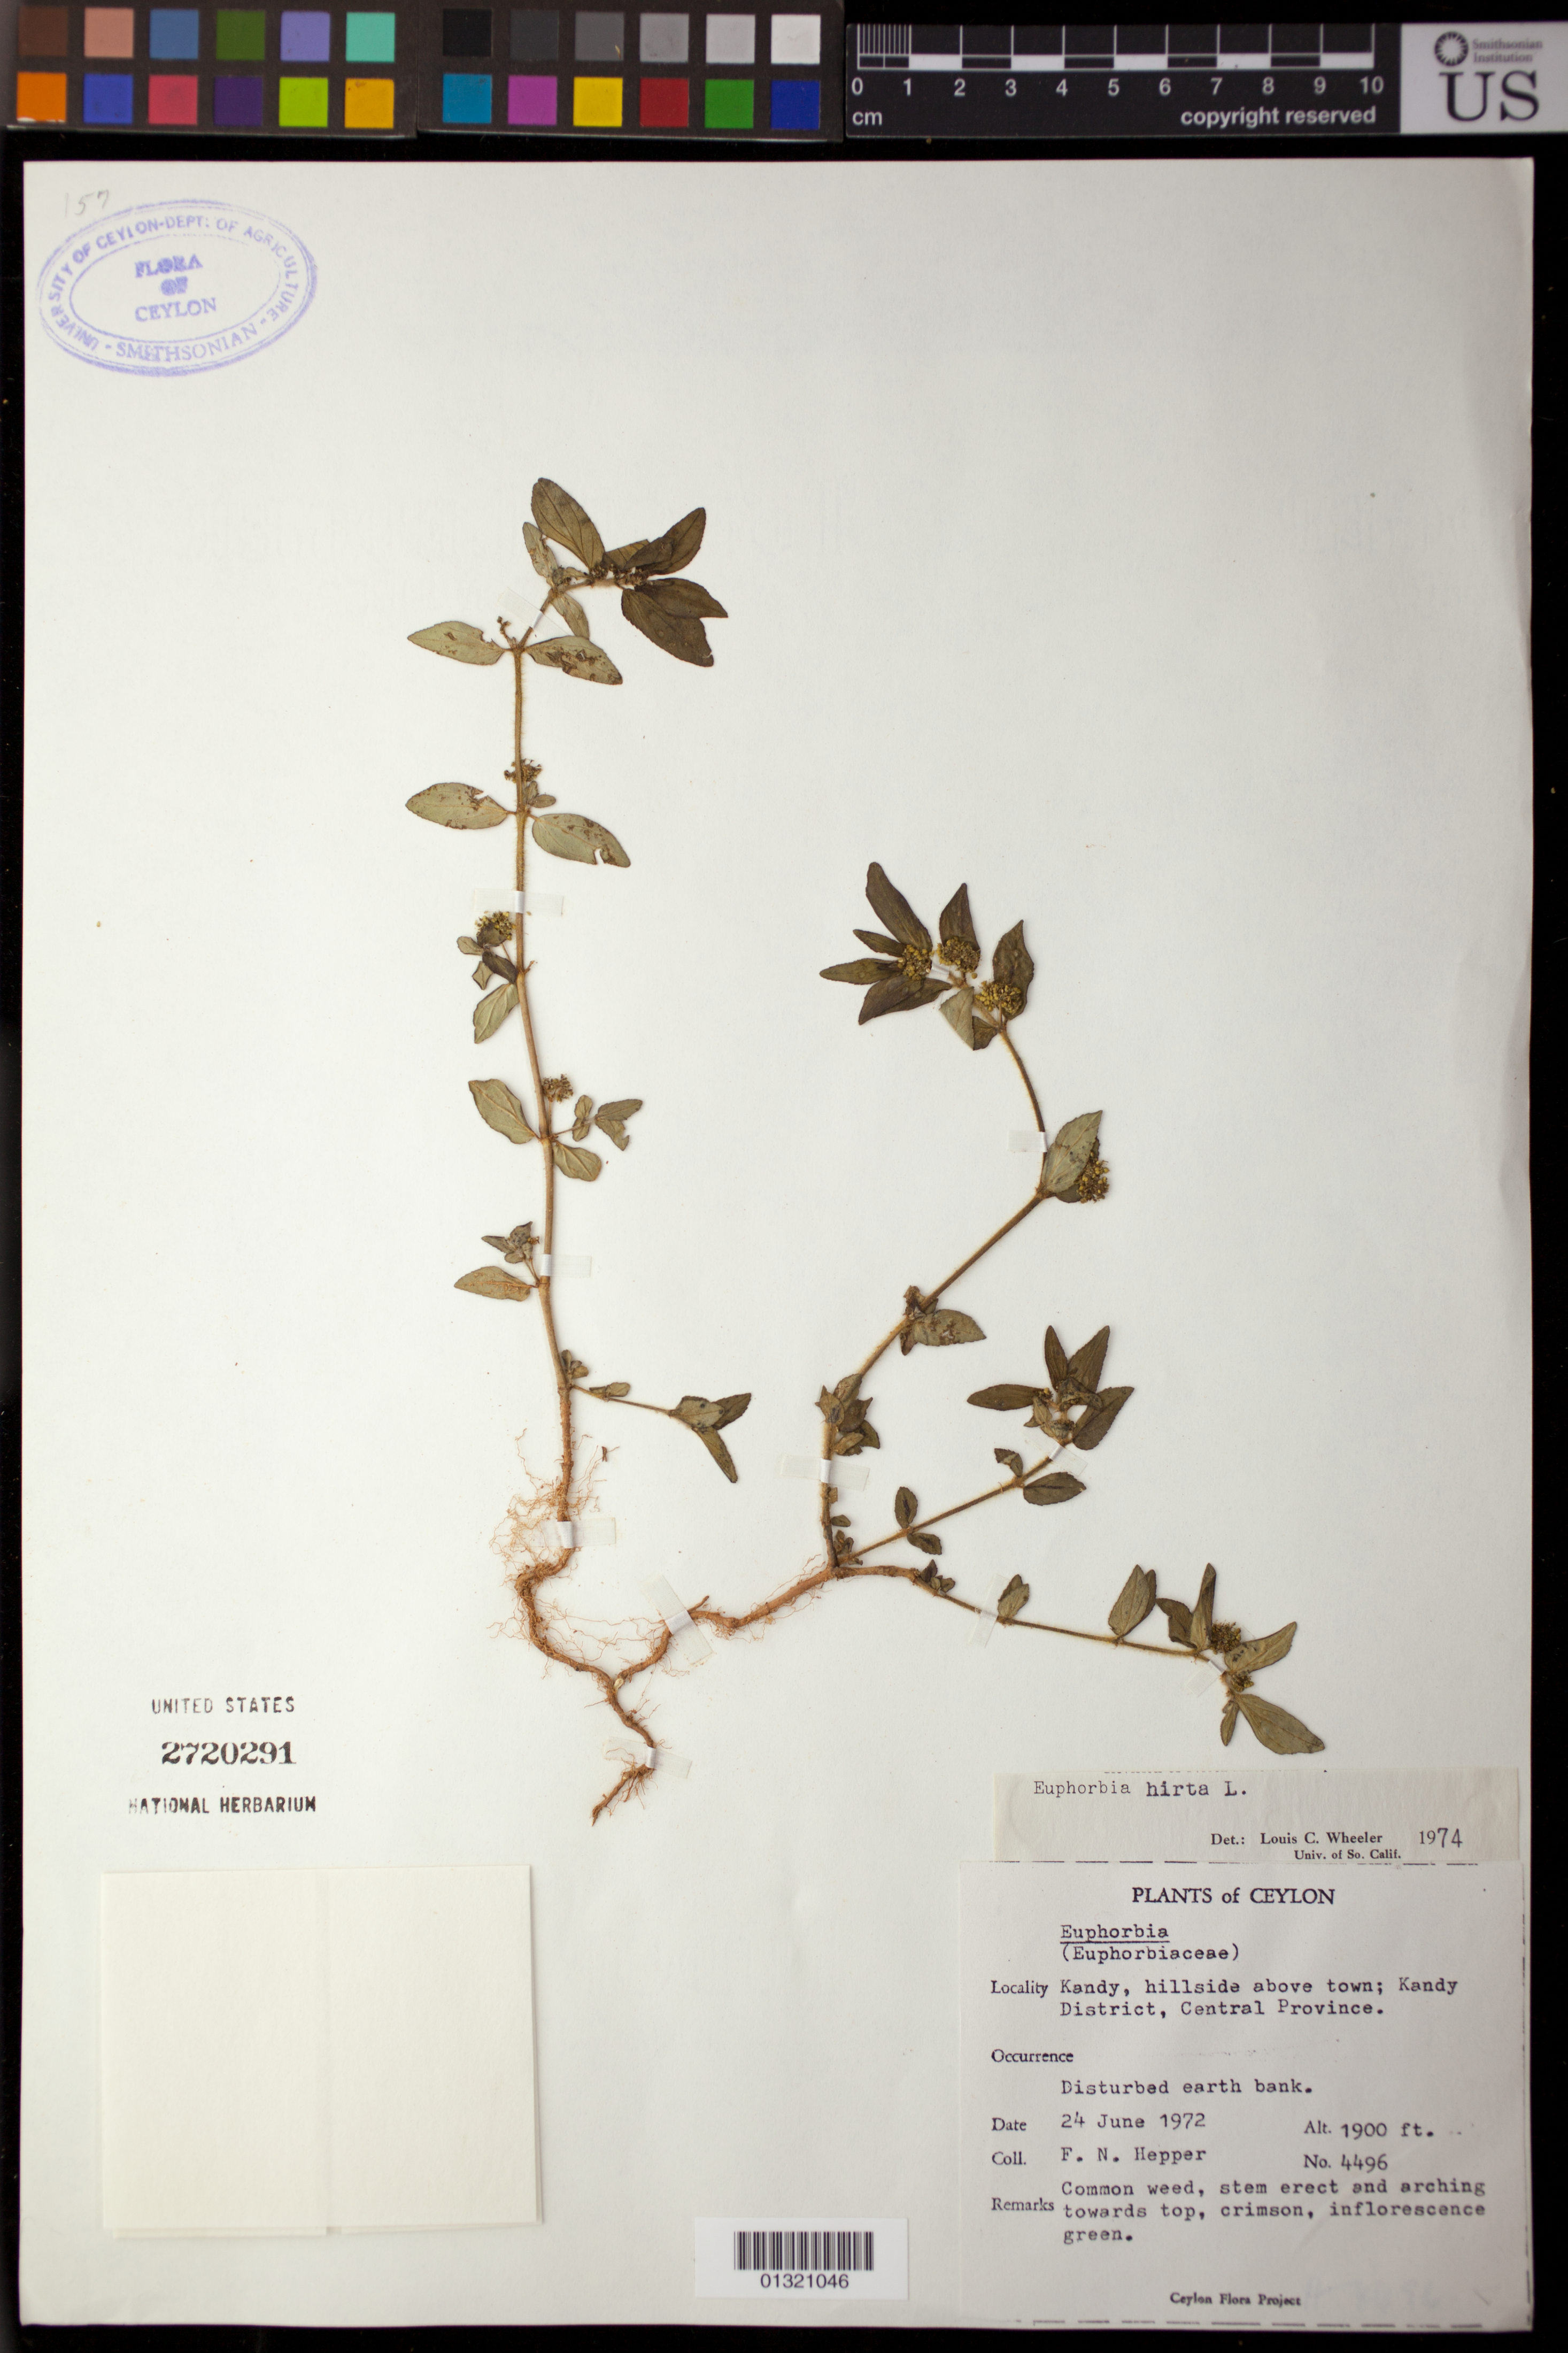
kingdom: Plantae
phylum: Tracheophyta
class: Magnoliopsida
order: Malpighiales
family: Euphorbiaceae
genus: Euphorbia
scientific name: Euphorbia hirta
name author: L.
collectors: F. Hepper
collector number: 4496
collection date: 1972-06-24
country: Sri Lanka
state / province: Central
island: Ceylon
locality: Kandy, hillside above town; Kandy District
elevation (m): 579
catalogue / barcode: US 2720291